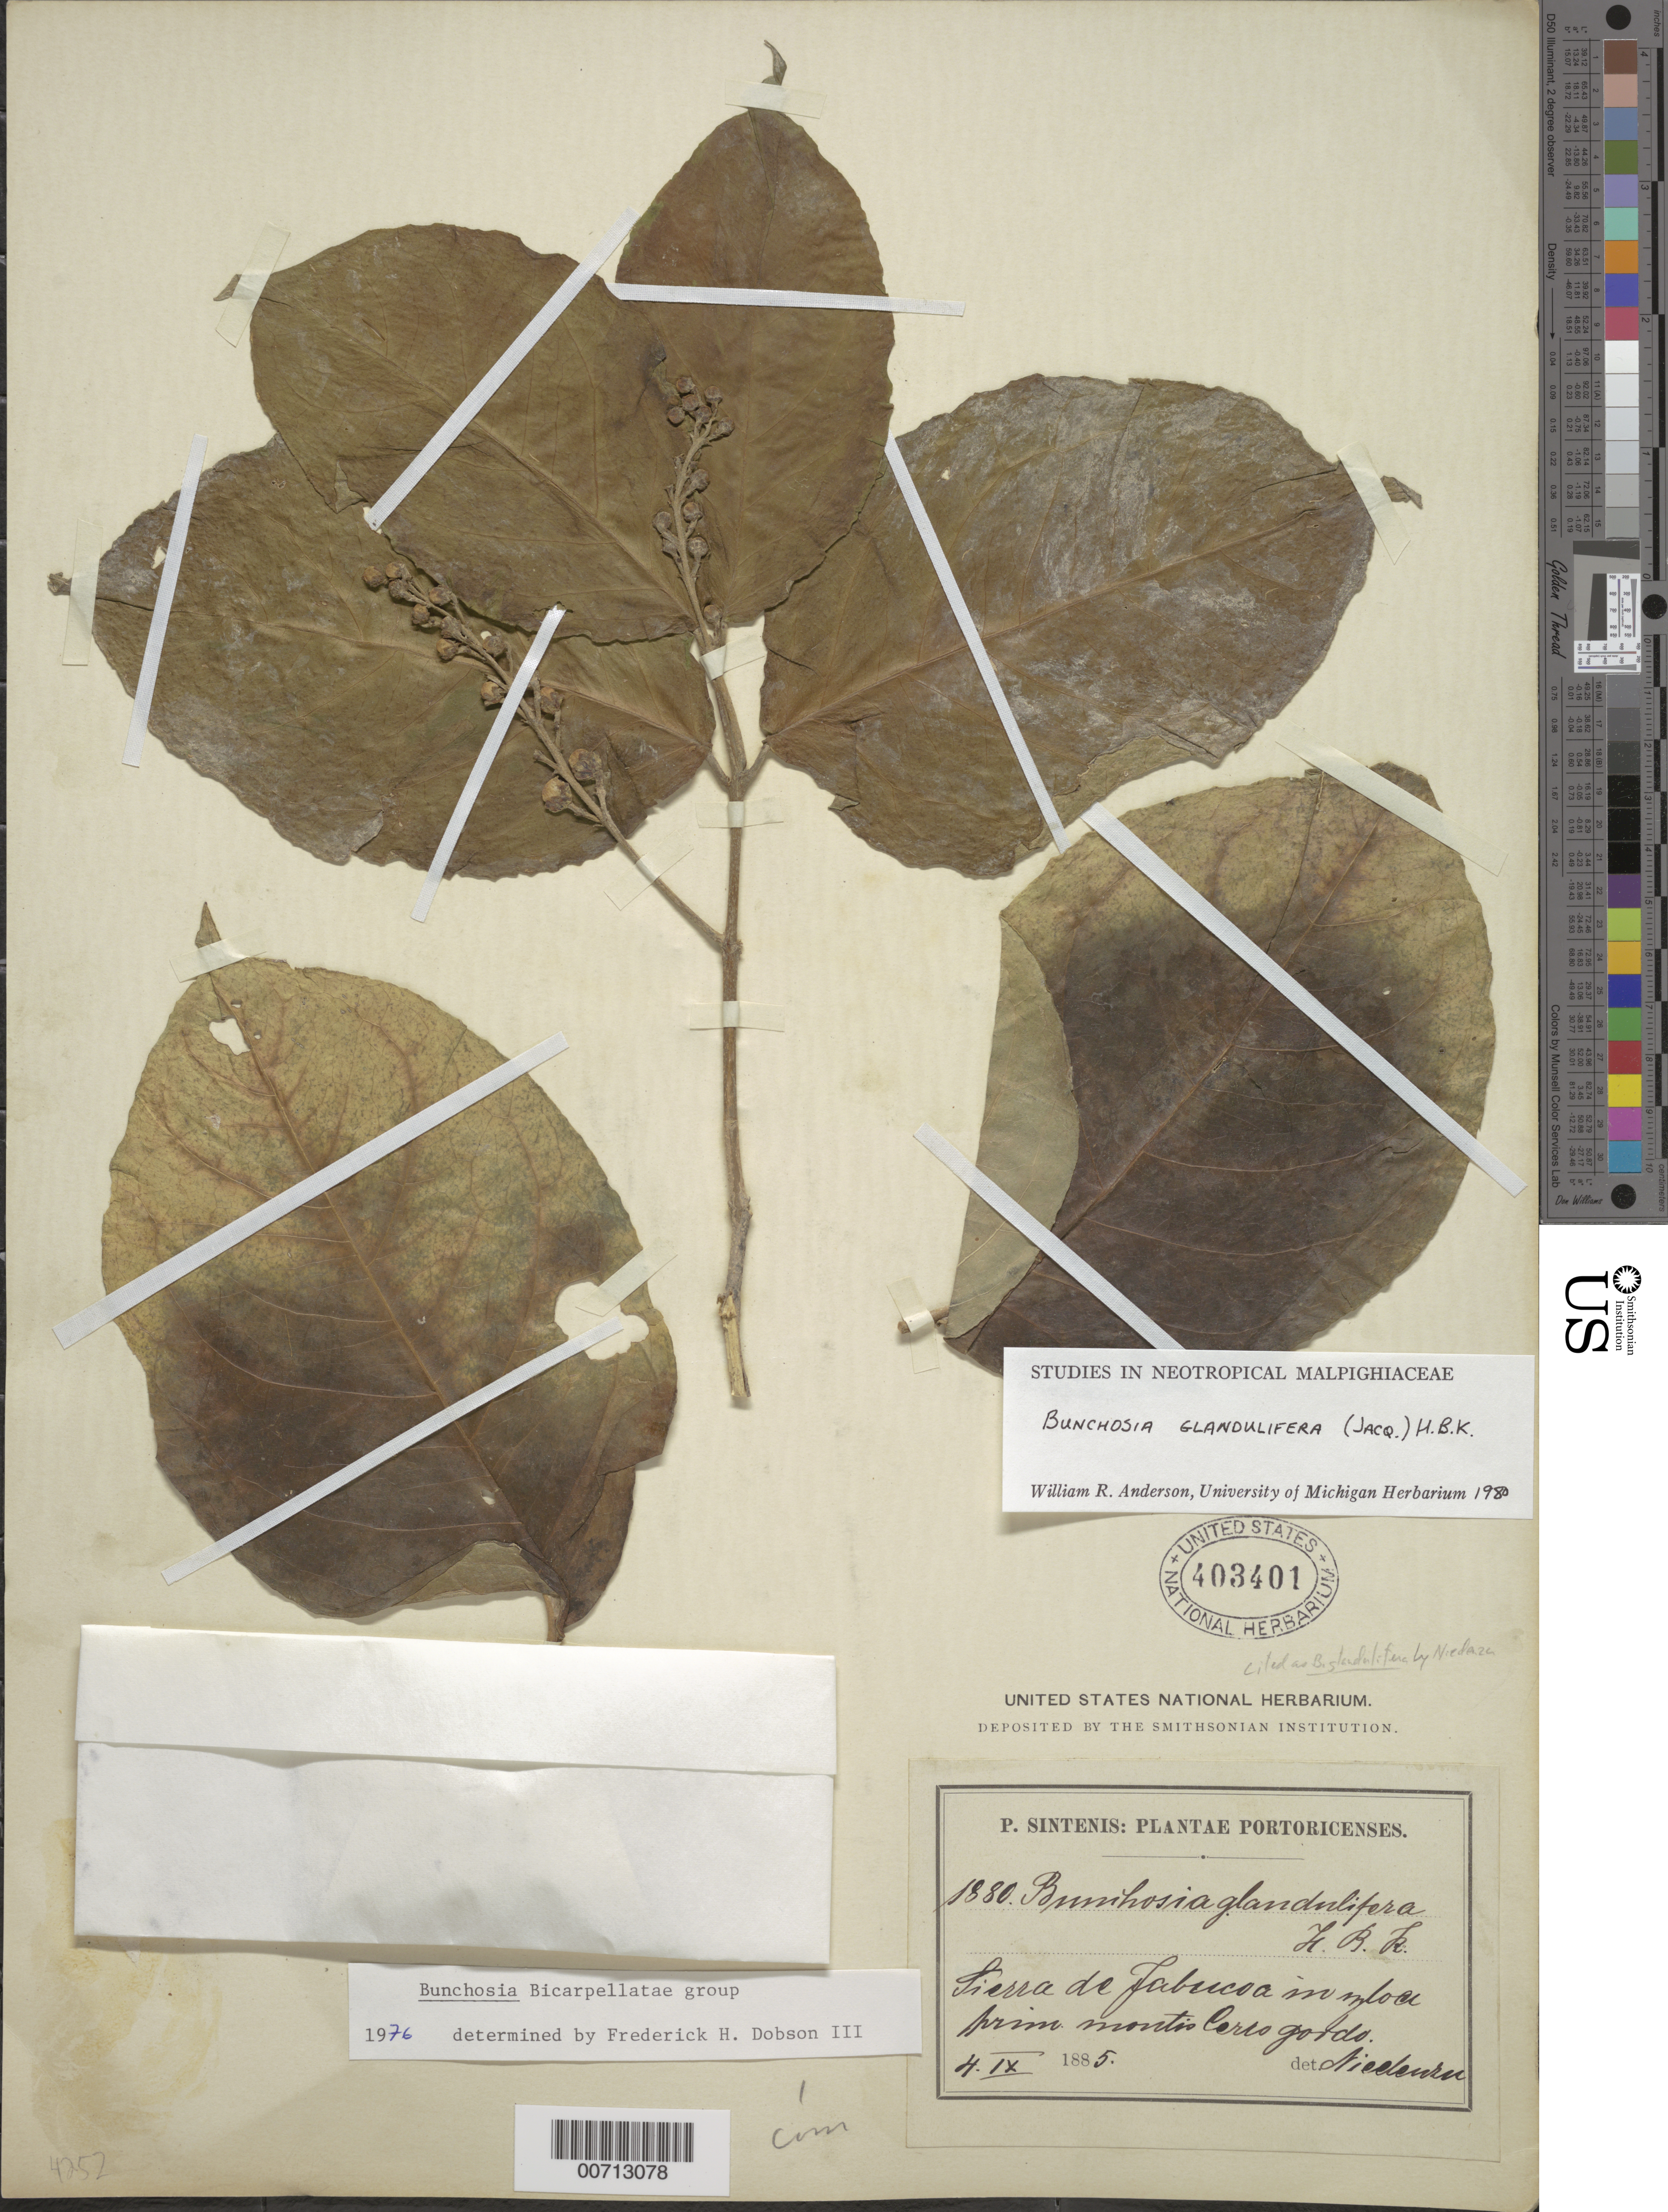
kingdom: Plantae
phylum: Tracheophyta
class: Magnoliopsida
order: Malpighiales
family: Malpighiaceae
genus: Bunchosia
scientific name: Bunchosia glandulifera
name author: (Jacq.) Kunth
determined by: Anderson, W. R., (MICH), University of Michigan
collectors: P. Sintenis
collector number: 1880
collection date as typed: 04 Sep 1885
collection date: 1885-09-04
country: Puerto Rico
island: Greater Antilles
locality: Sierra de Jabucoa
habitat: In sylva prim. Montis Cerro Gordo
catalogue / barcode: US 403401